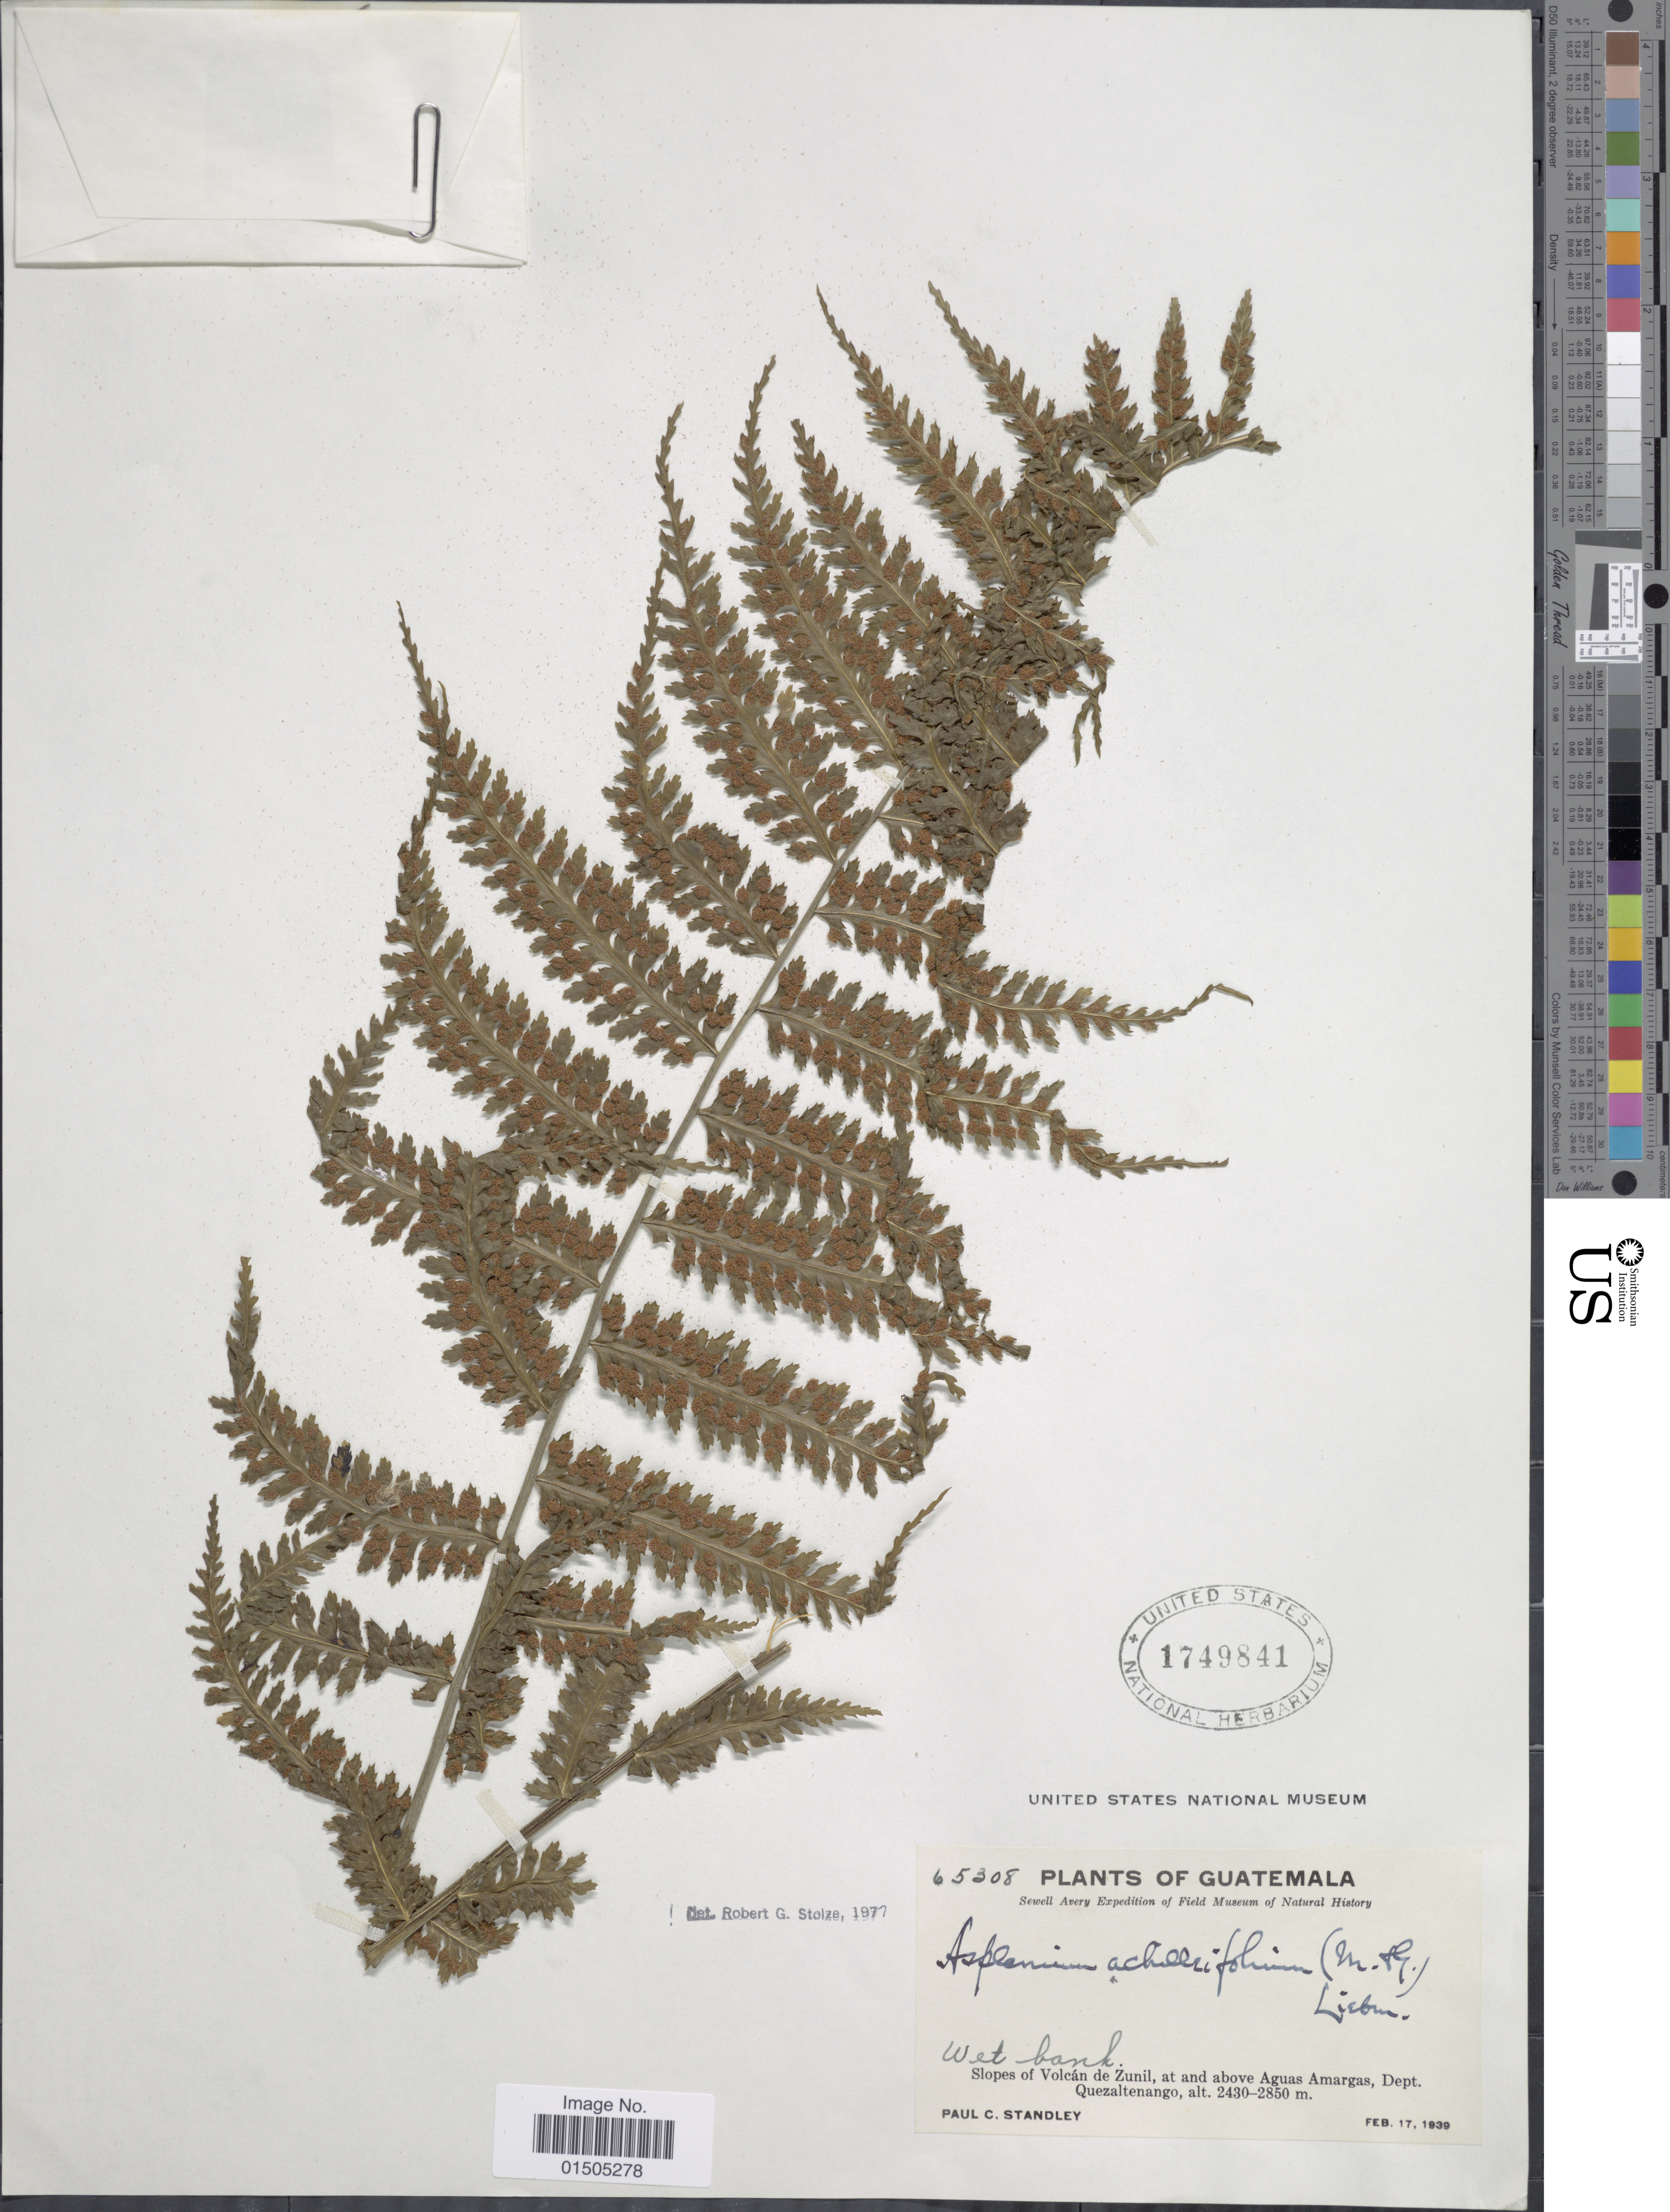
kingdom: Plantae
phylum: Tracheophyta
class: Polypodiopsida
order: Polypodiales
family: Aspleniaceae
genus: Asplenium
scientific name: Asplenium achilleifolium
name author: (M. Martens & Galeotti) Liebm.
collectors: P. C. Standley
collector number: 65308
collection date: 1939-02-17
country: Guatemala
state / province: Quetzaltenango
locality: Slopes of Volcán de Zunil, at and above Aguas Amargas.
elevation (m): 2430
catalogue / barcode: US 1749841